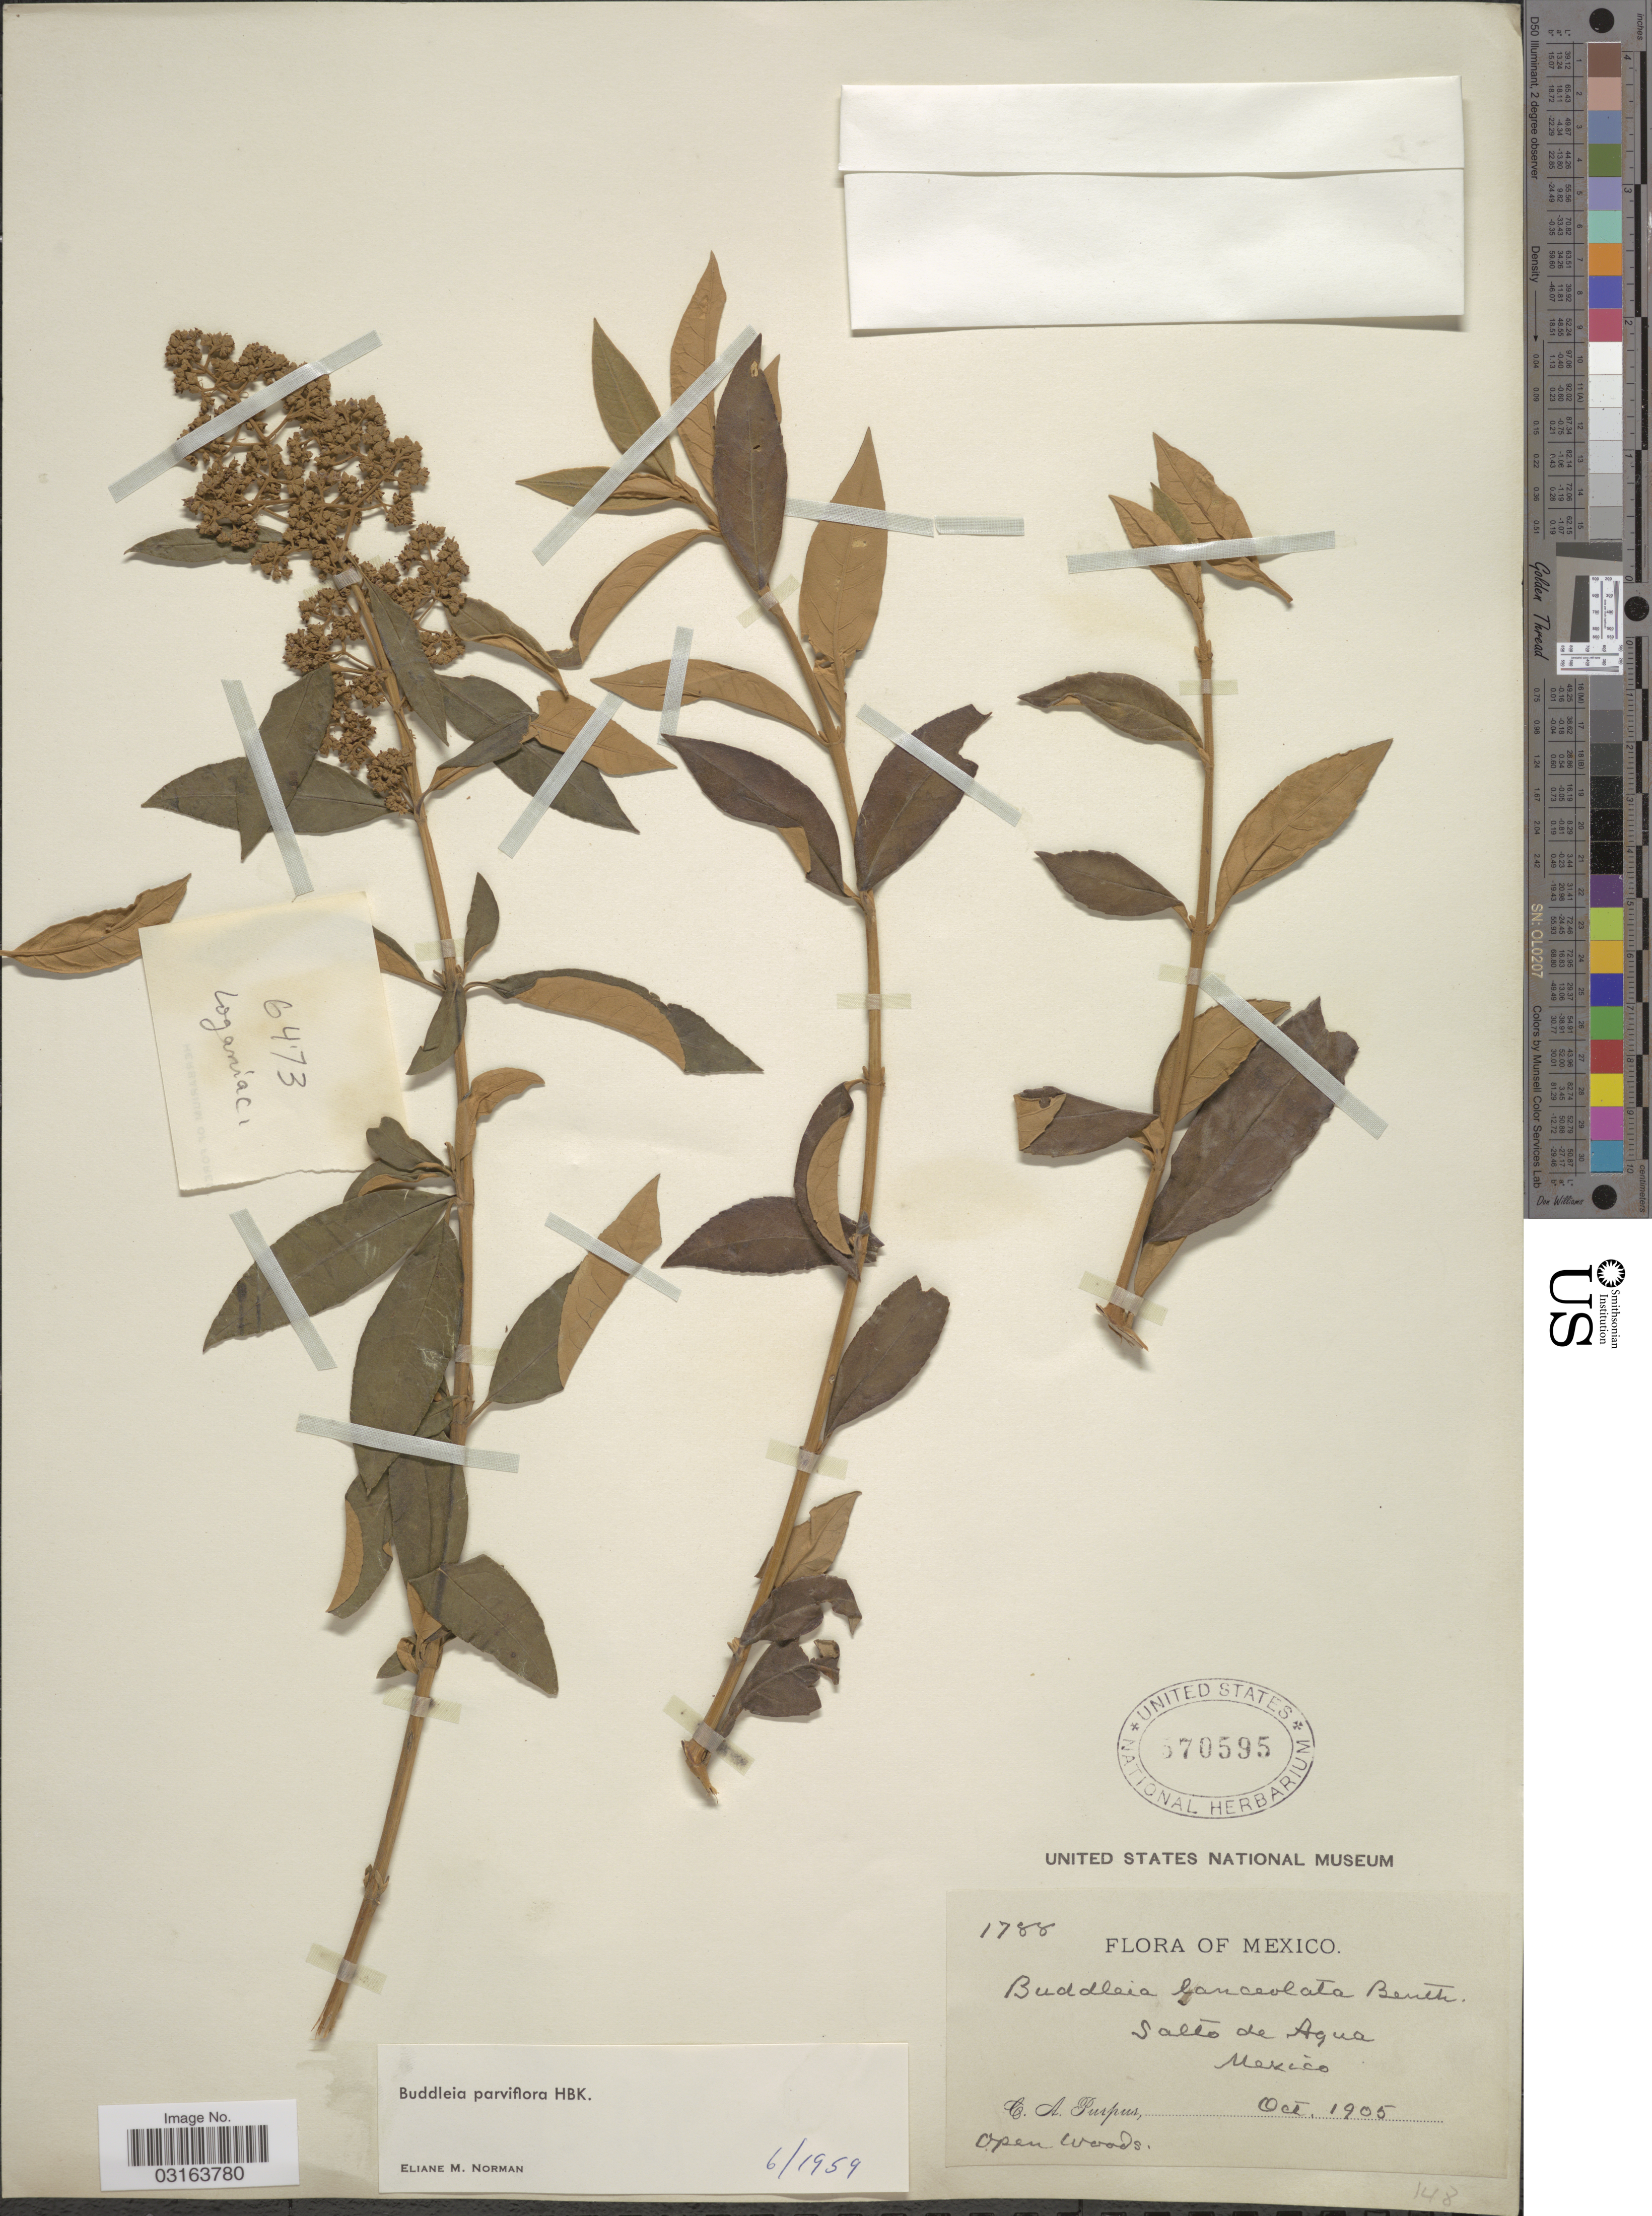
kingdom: Plantae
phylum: Tracheophyta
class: Magnoliopsida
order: Lamiales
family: Scrophulariaceae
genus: Buddleja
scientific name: Buddleja parviflora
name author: Kunth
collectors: C. A. Purpus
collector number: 1788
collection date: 1905-10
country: Mexico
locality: Salto de Agua.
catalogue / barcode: US 570595